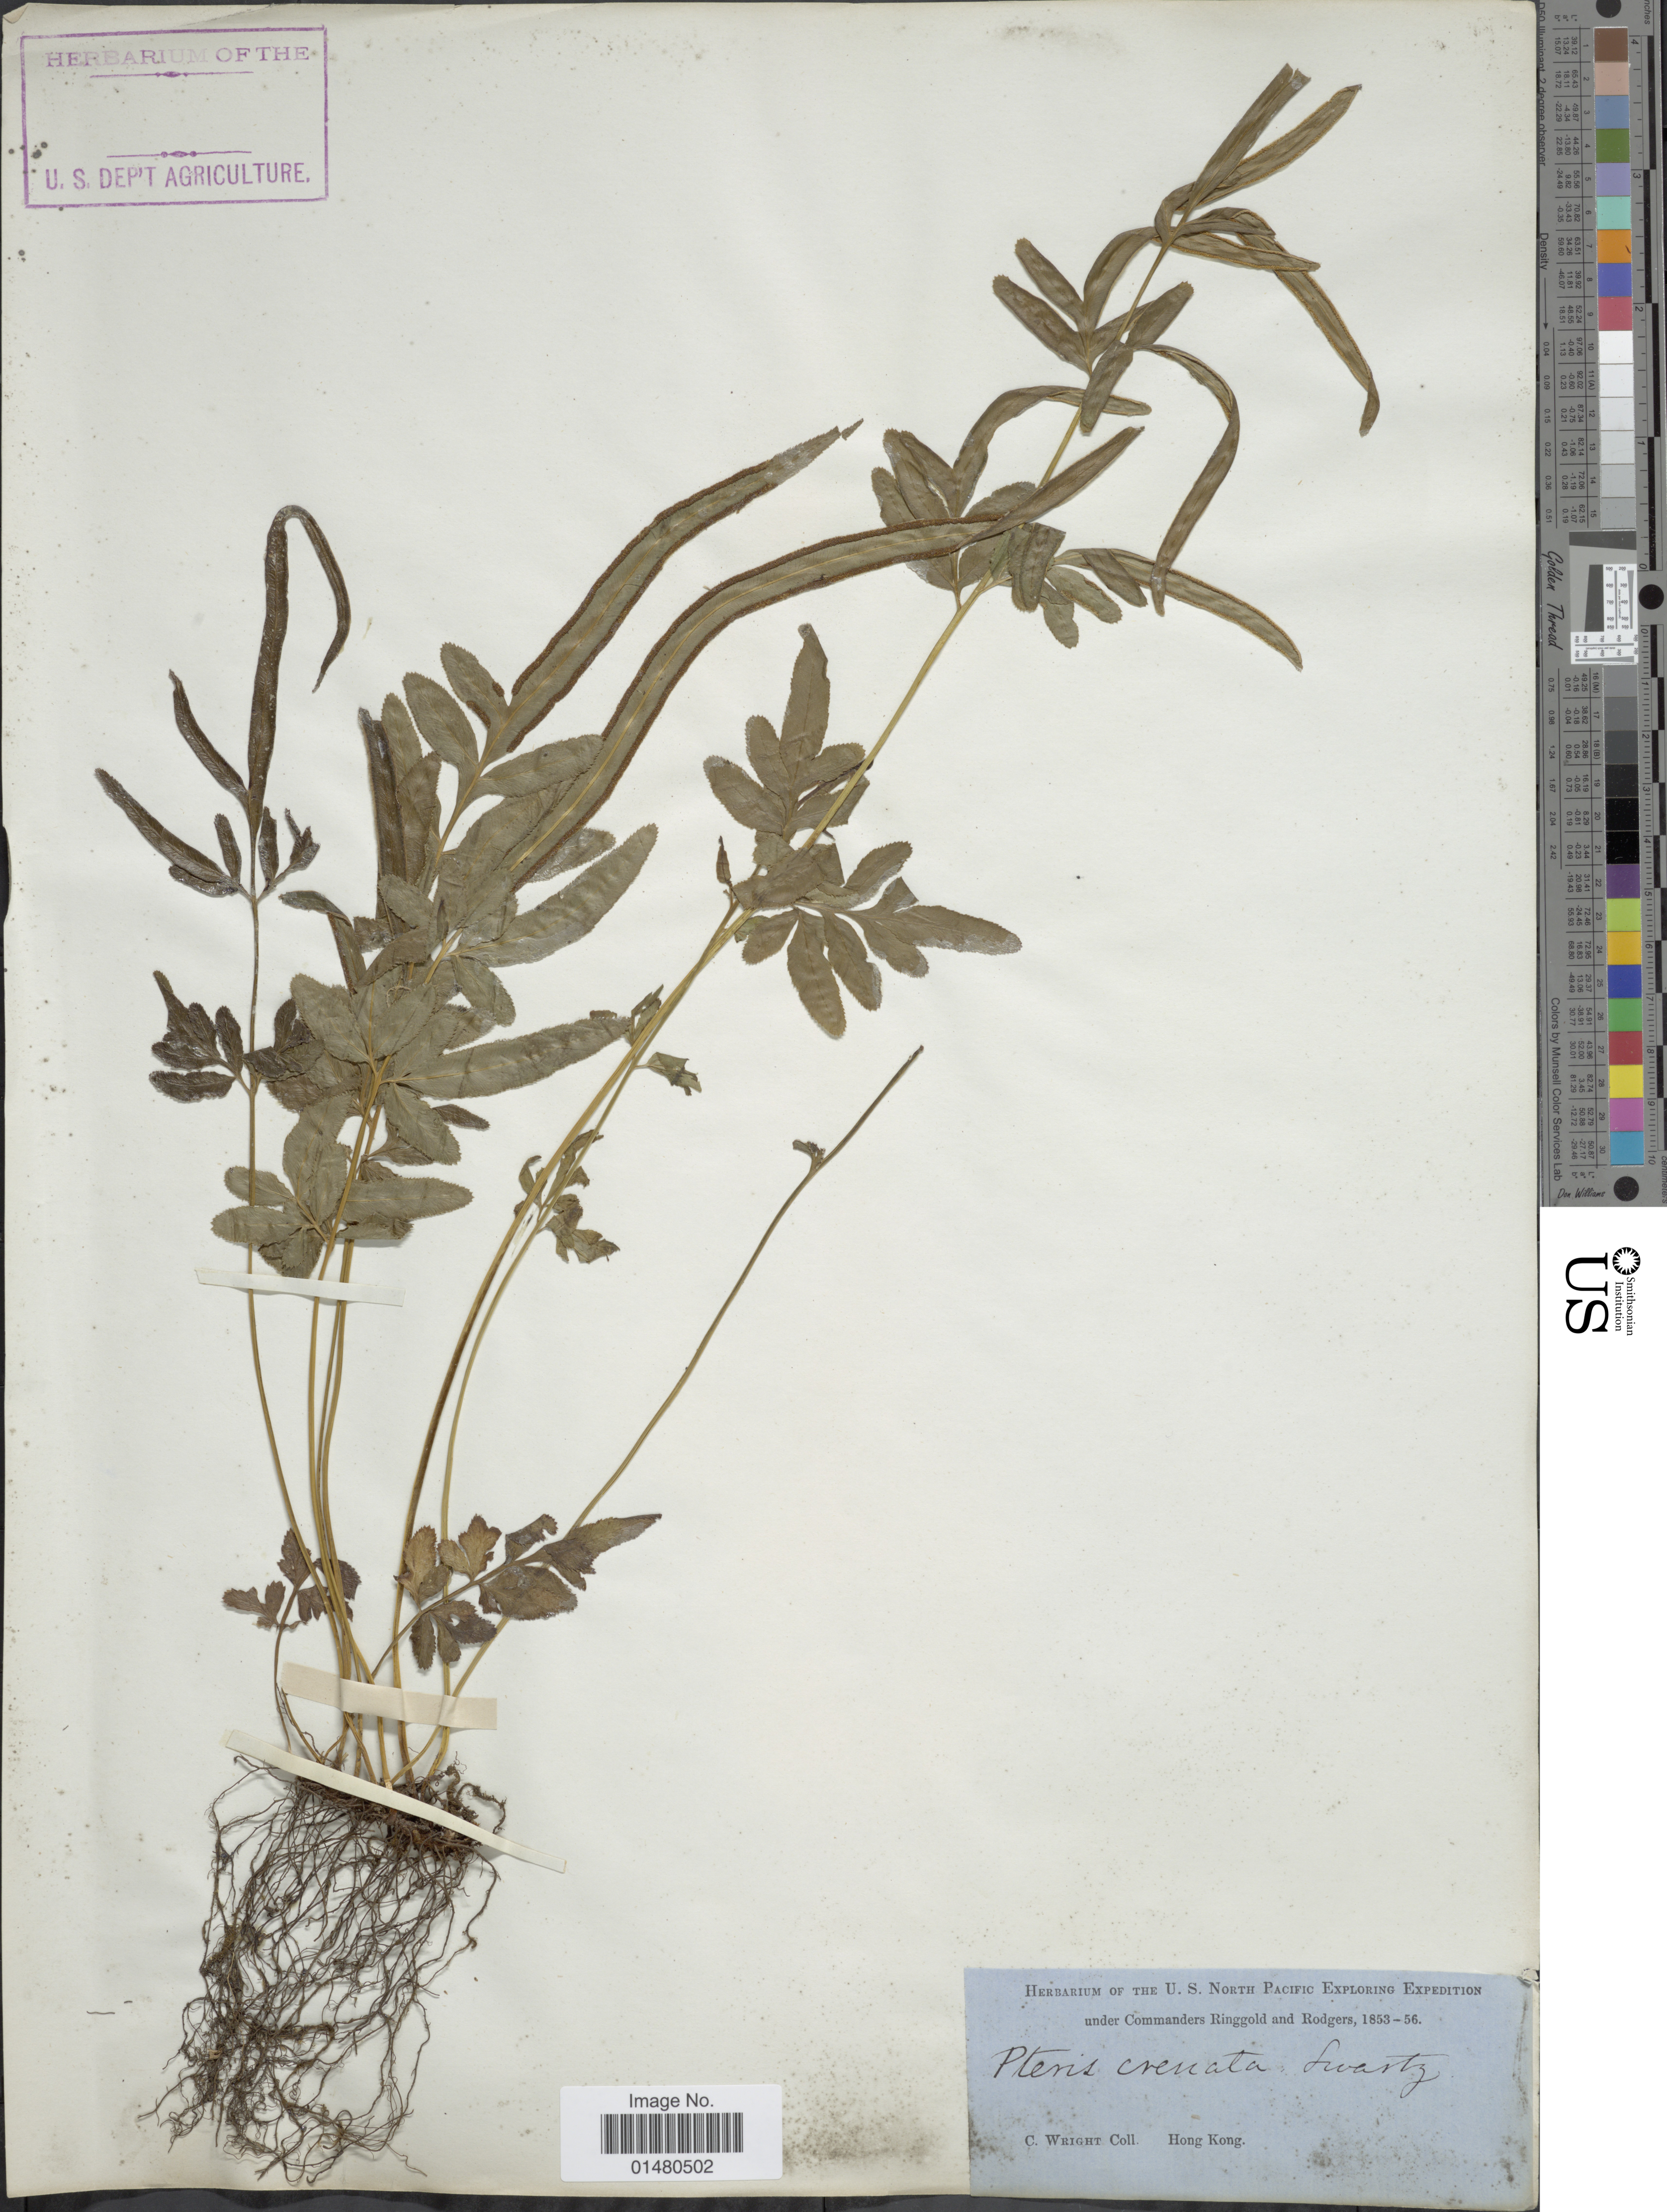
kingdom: Plantae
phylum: Tracheophyta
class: Polypodiopsida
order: Polypodiales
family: Pteridaceae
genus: Pteris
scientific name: Pteris ensiformis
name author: Burm. f.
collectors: C. Wright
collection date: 1853/1856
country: China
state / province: Hong Kong